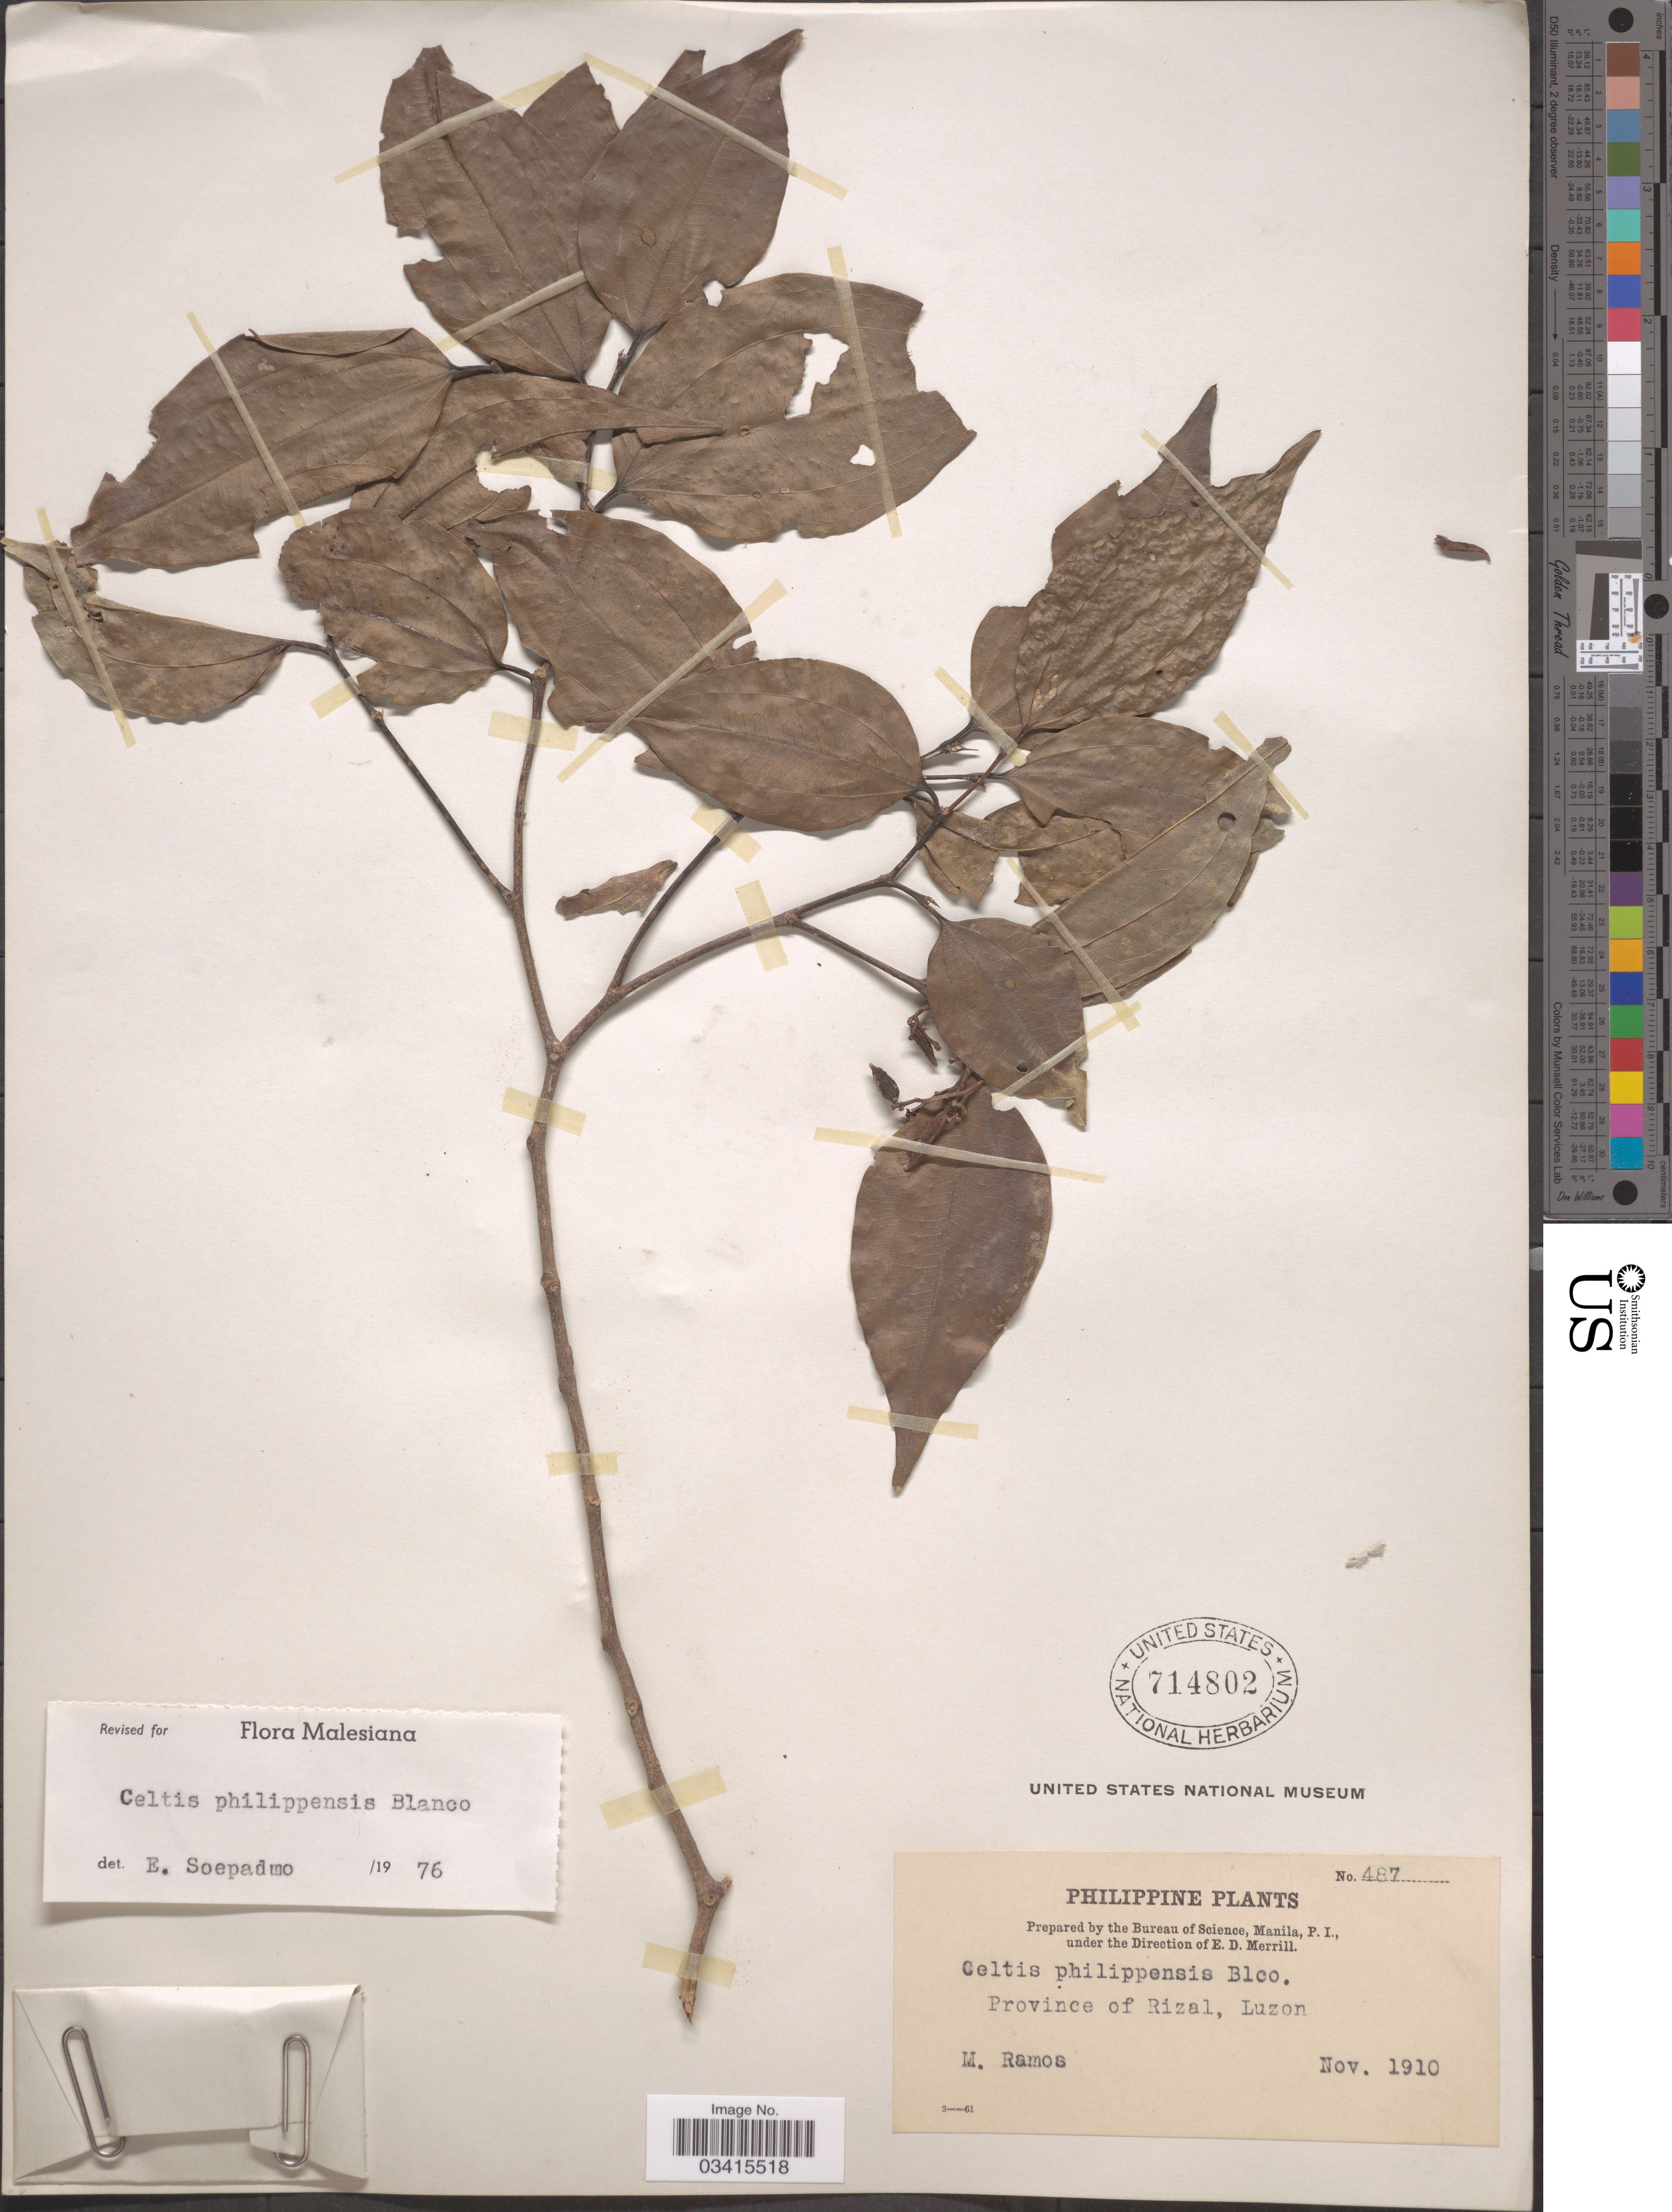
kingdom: Plantae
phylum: Tracheophyta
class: Magnoliopsida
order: Rosales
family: Cannabaceae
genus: Celtis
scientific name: Celtis philippensis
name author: Blanco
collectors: M. Ramos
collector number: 487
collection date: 1910-11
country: Philippines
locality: Province of Rizal, Luzon.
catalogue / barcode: US 714802